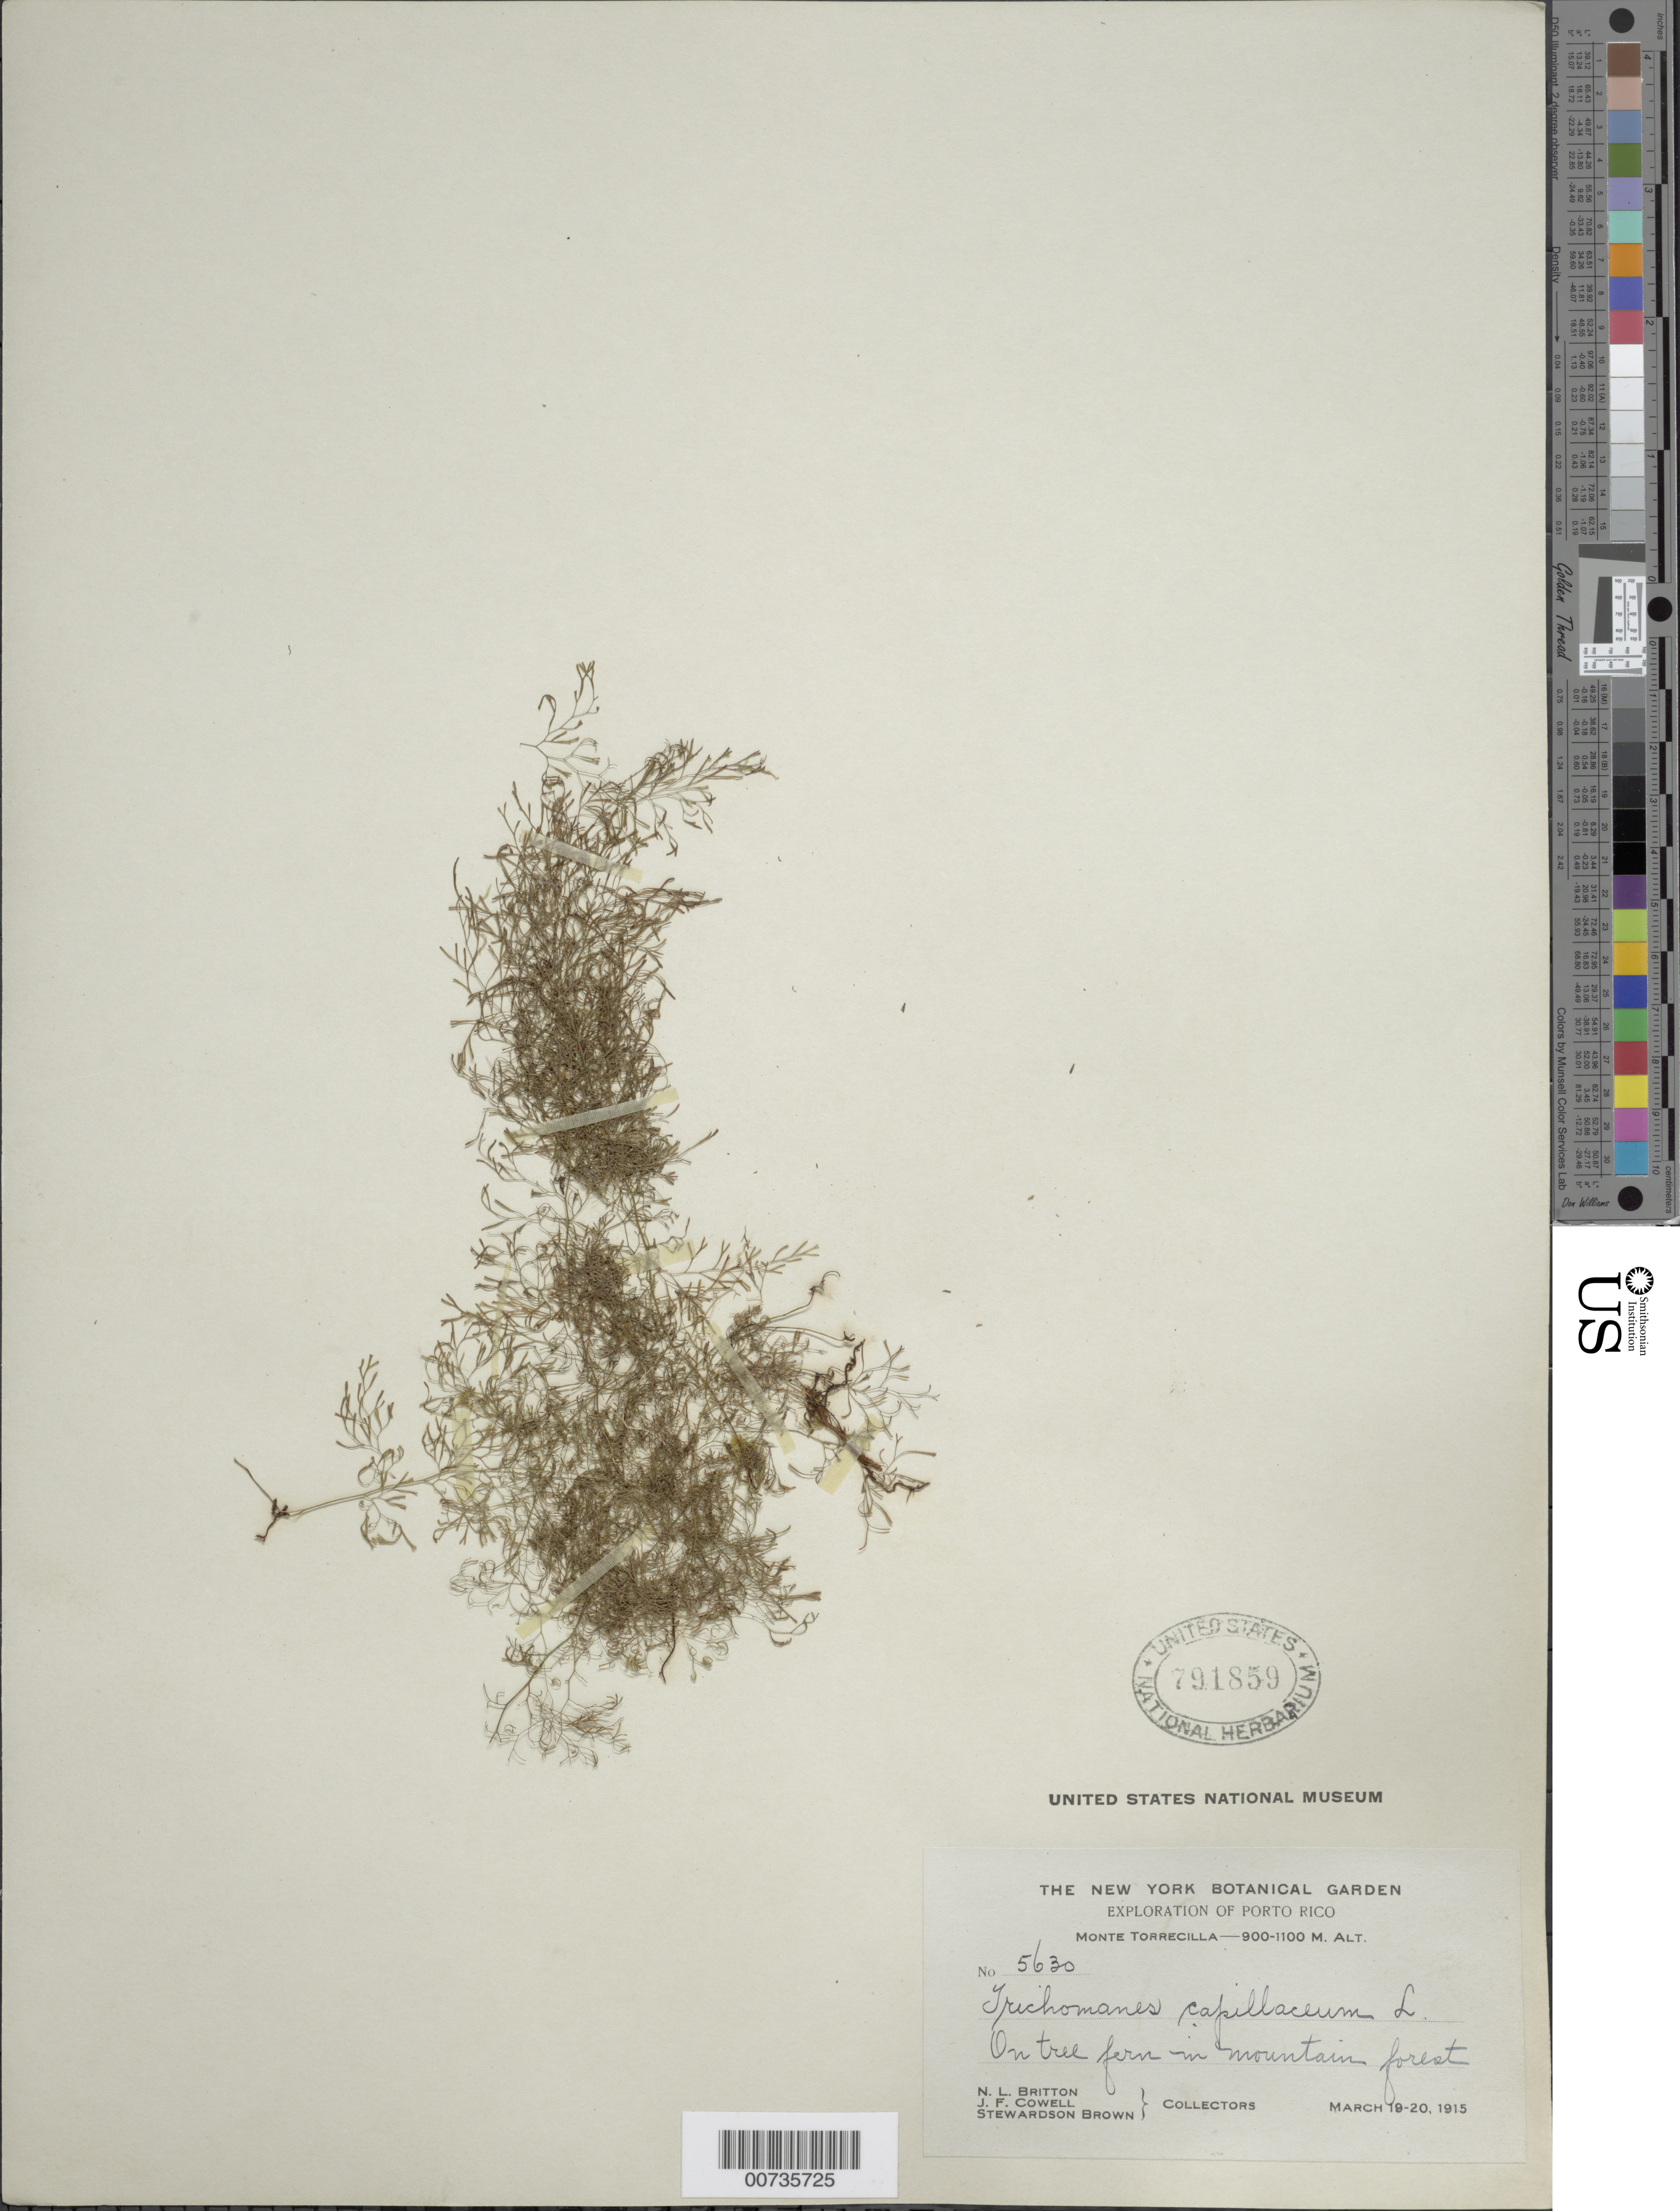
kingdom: Plantae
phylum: Tracheophyta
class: Polypodiopsida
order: Hymenophyllales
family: Hymenophyllaceae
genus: Polyphlebium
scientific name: Polyphlebium capillaceum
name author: (L.) Ebihara & Dubuisson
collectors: N. Britton, J. F. Cowell & S. Brown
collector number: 5630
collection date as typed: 19 Mar 1915 and 20 Mar 1915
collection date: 1915-03-19,1915-03-20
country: Puerto Rico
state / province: Barranquitas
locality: Monte Torrecilla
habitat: On tree fern in mountain forest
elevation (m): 900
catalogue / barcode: US 791859